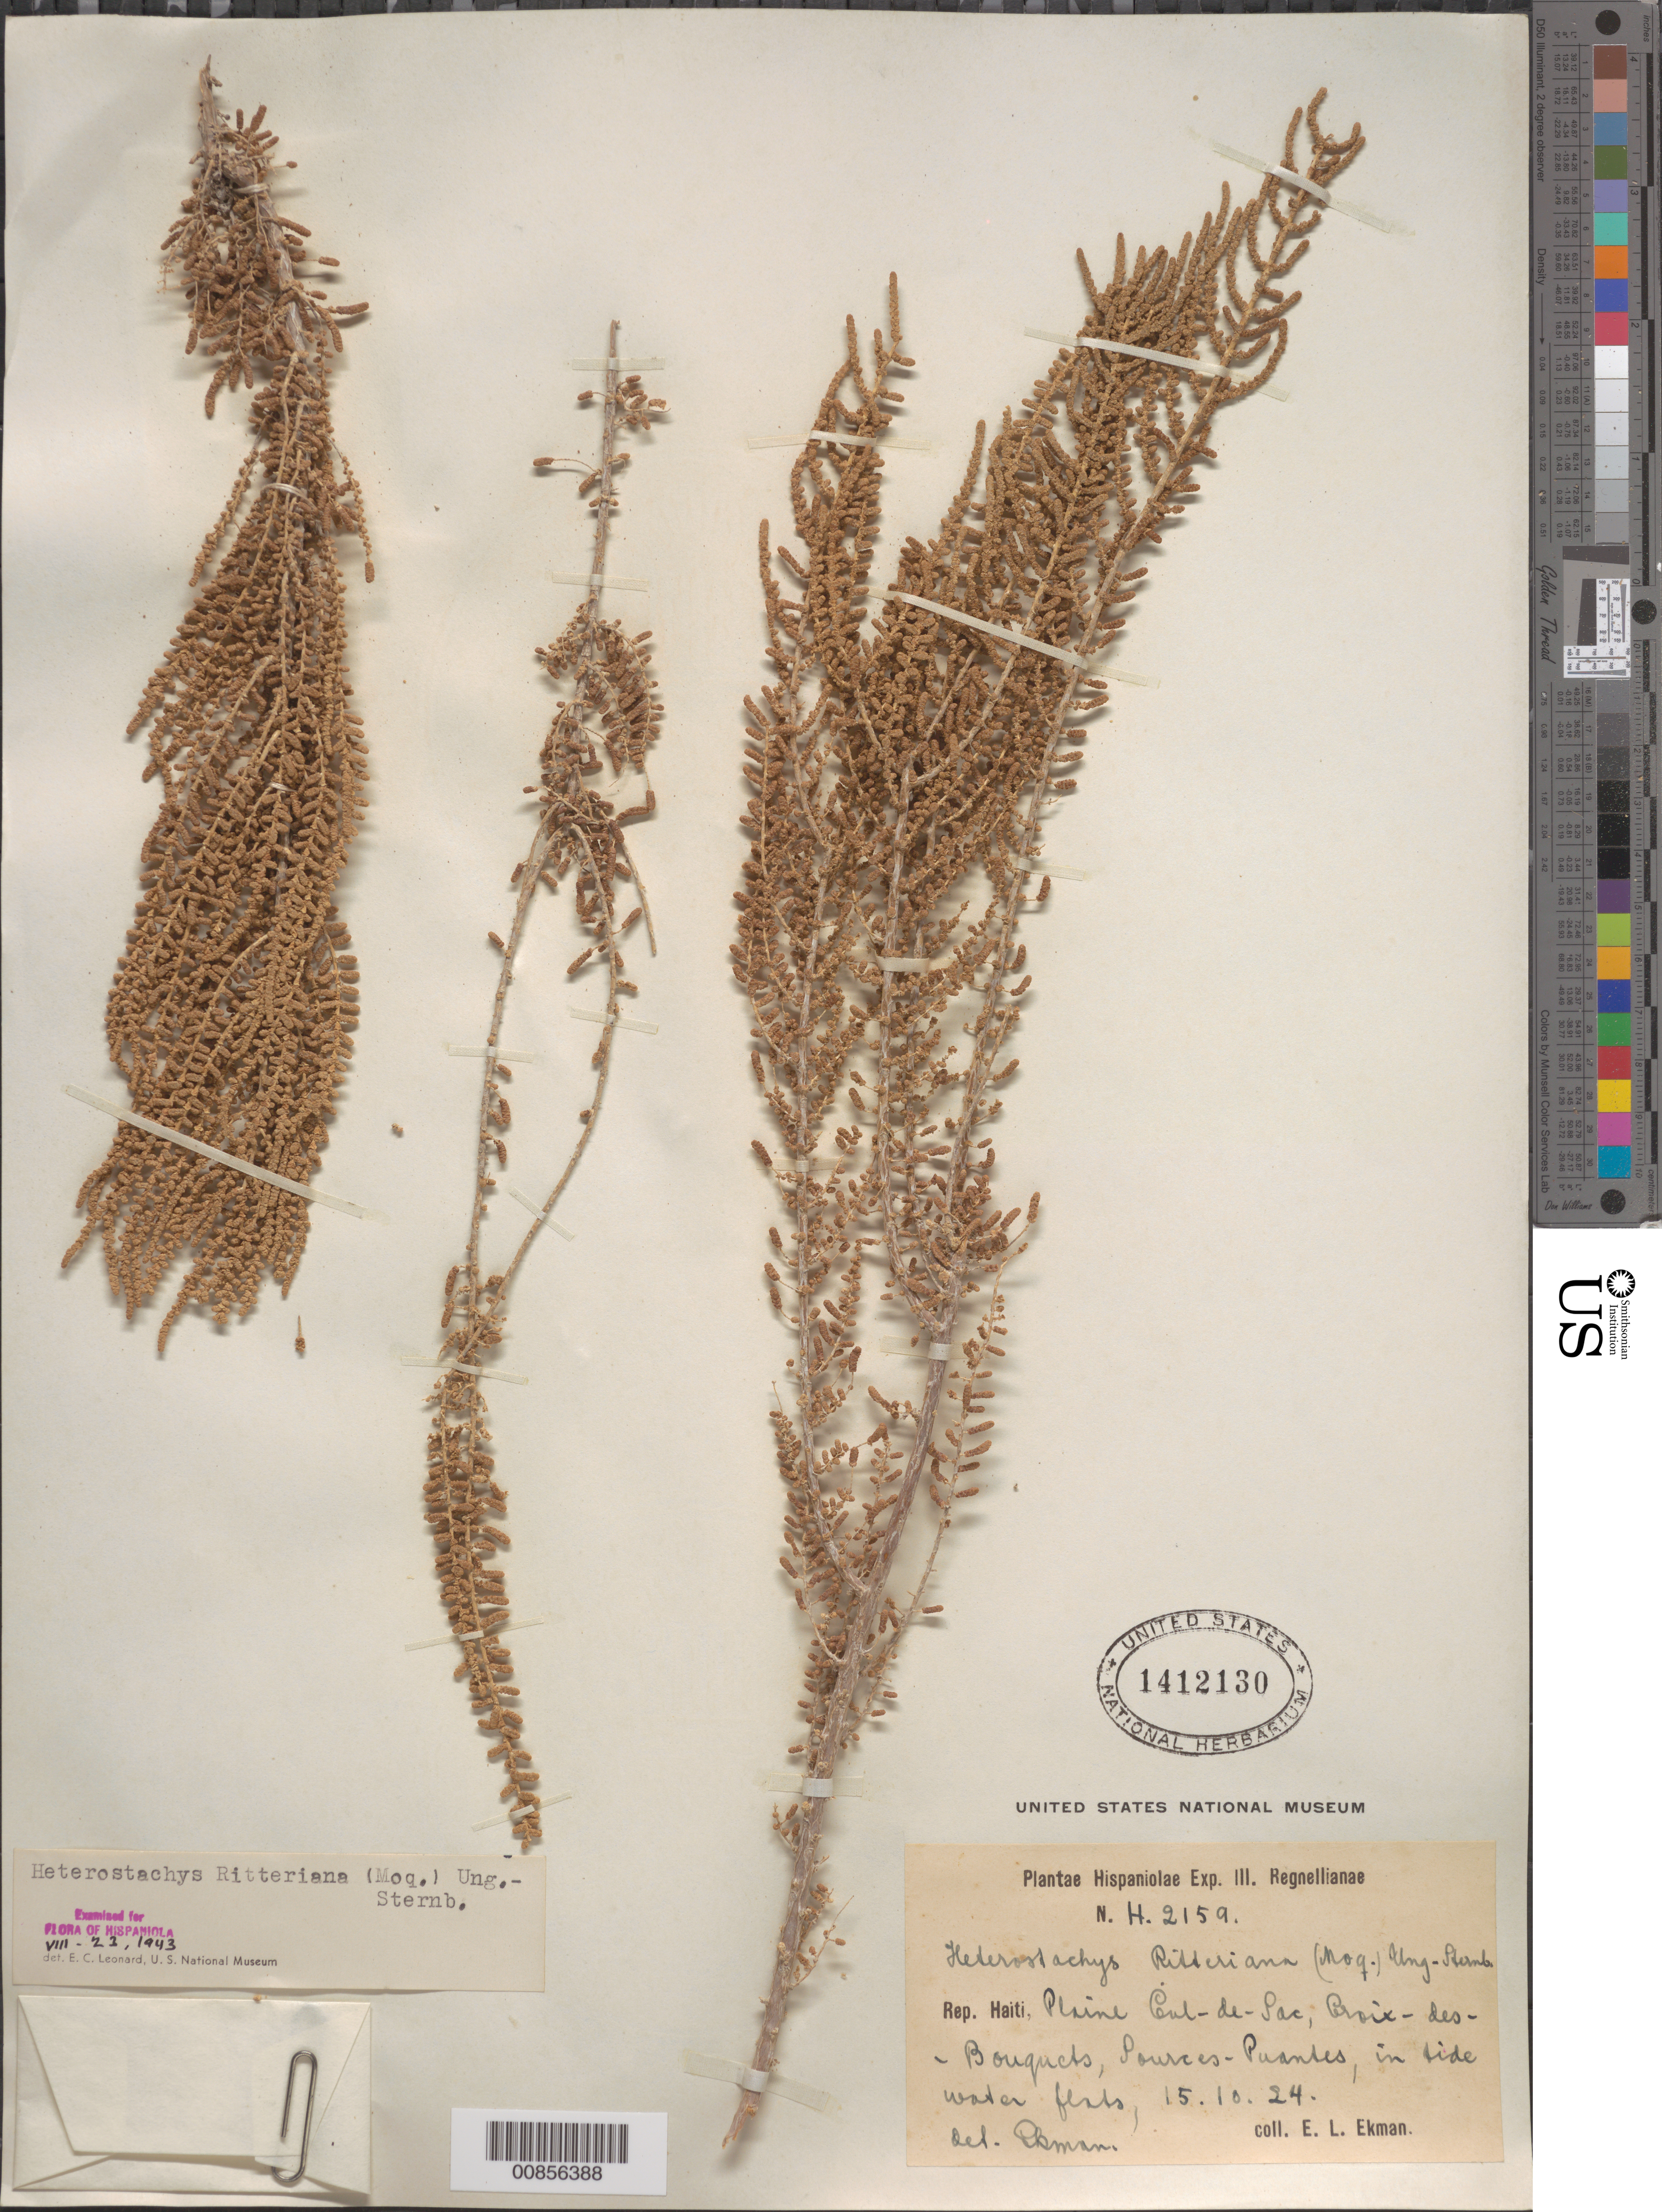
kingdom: Plantae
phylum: Tracheophyta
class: Magnoliopsida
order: Caryophyllales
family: Amaranthaceae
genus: Heterostachys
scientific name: Heterostachys ritteriana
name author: (Moq.) Ung.-Sternb.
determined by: Leonard, Emery C., (US)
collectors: E. L. Ekman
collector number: H 2159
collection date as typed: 15 Oct 1924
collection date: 1924-10-15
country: Haiti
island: Hispaniola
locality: Plain Cul-de-Sac, Croix-des-Bouquetes, Sources-Puantes.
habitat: In tide water flats.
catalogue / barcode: US 1412130